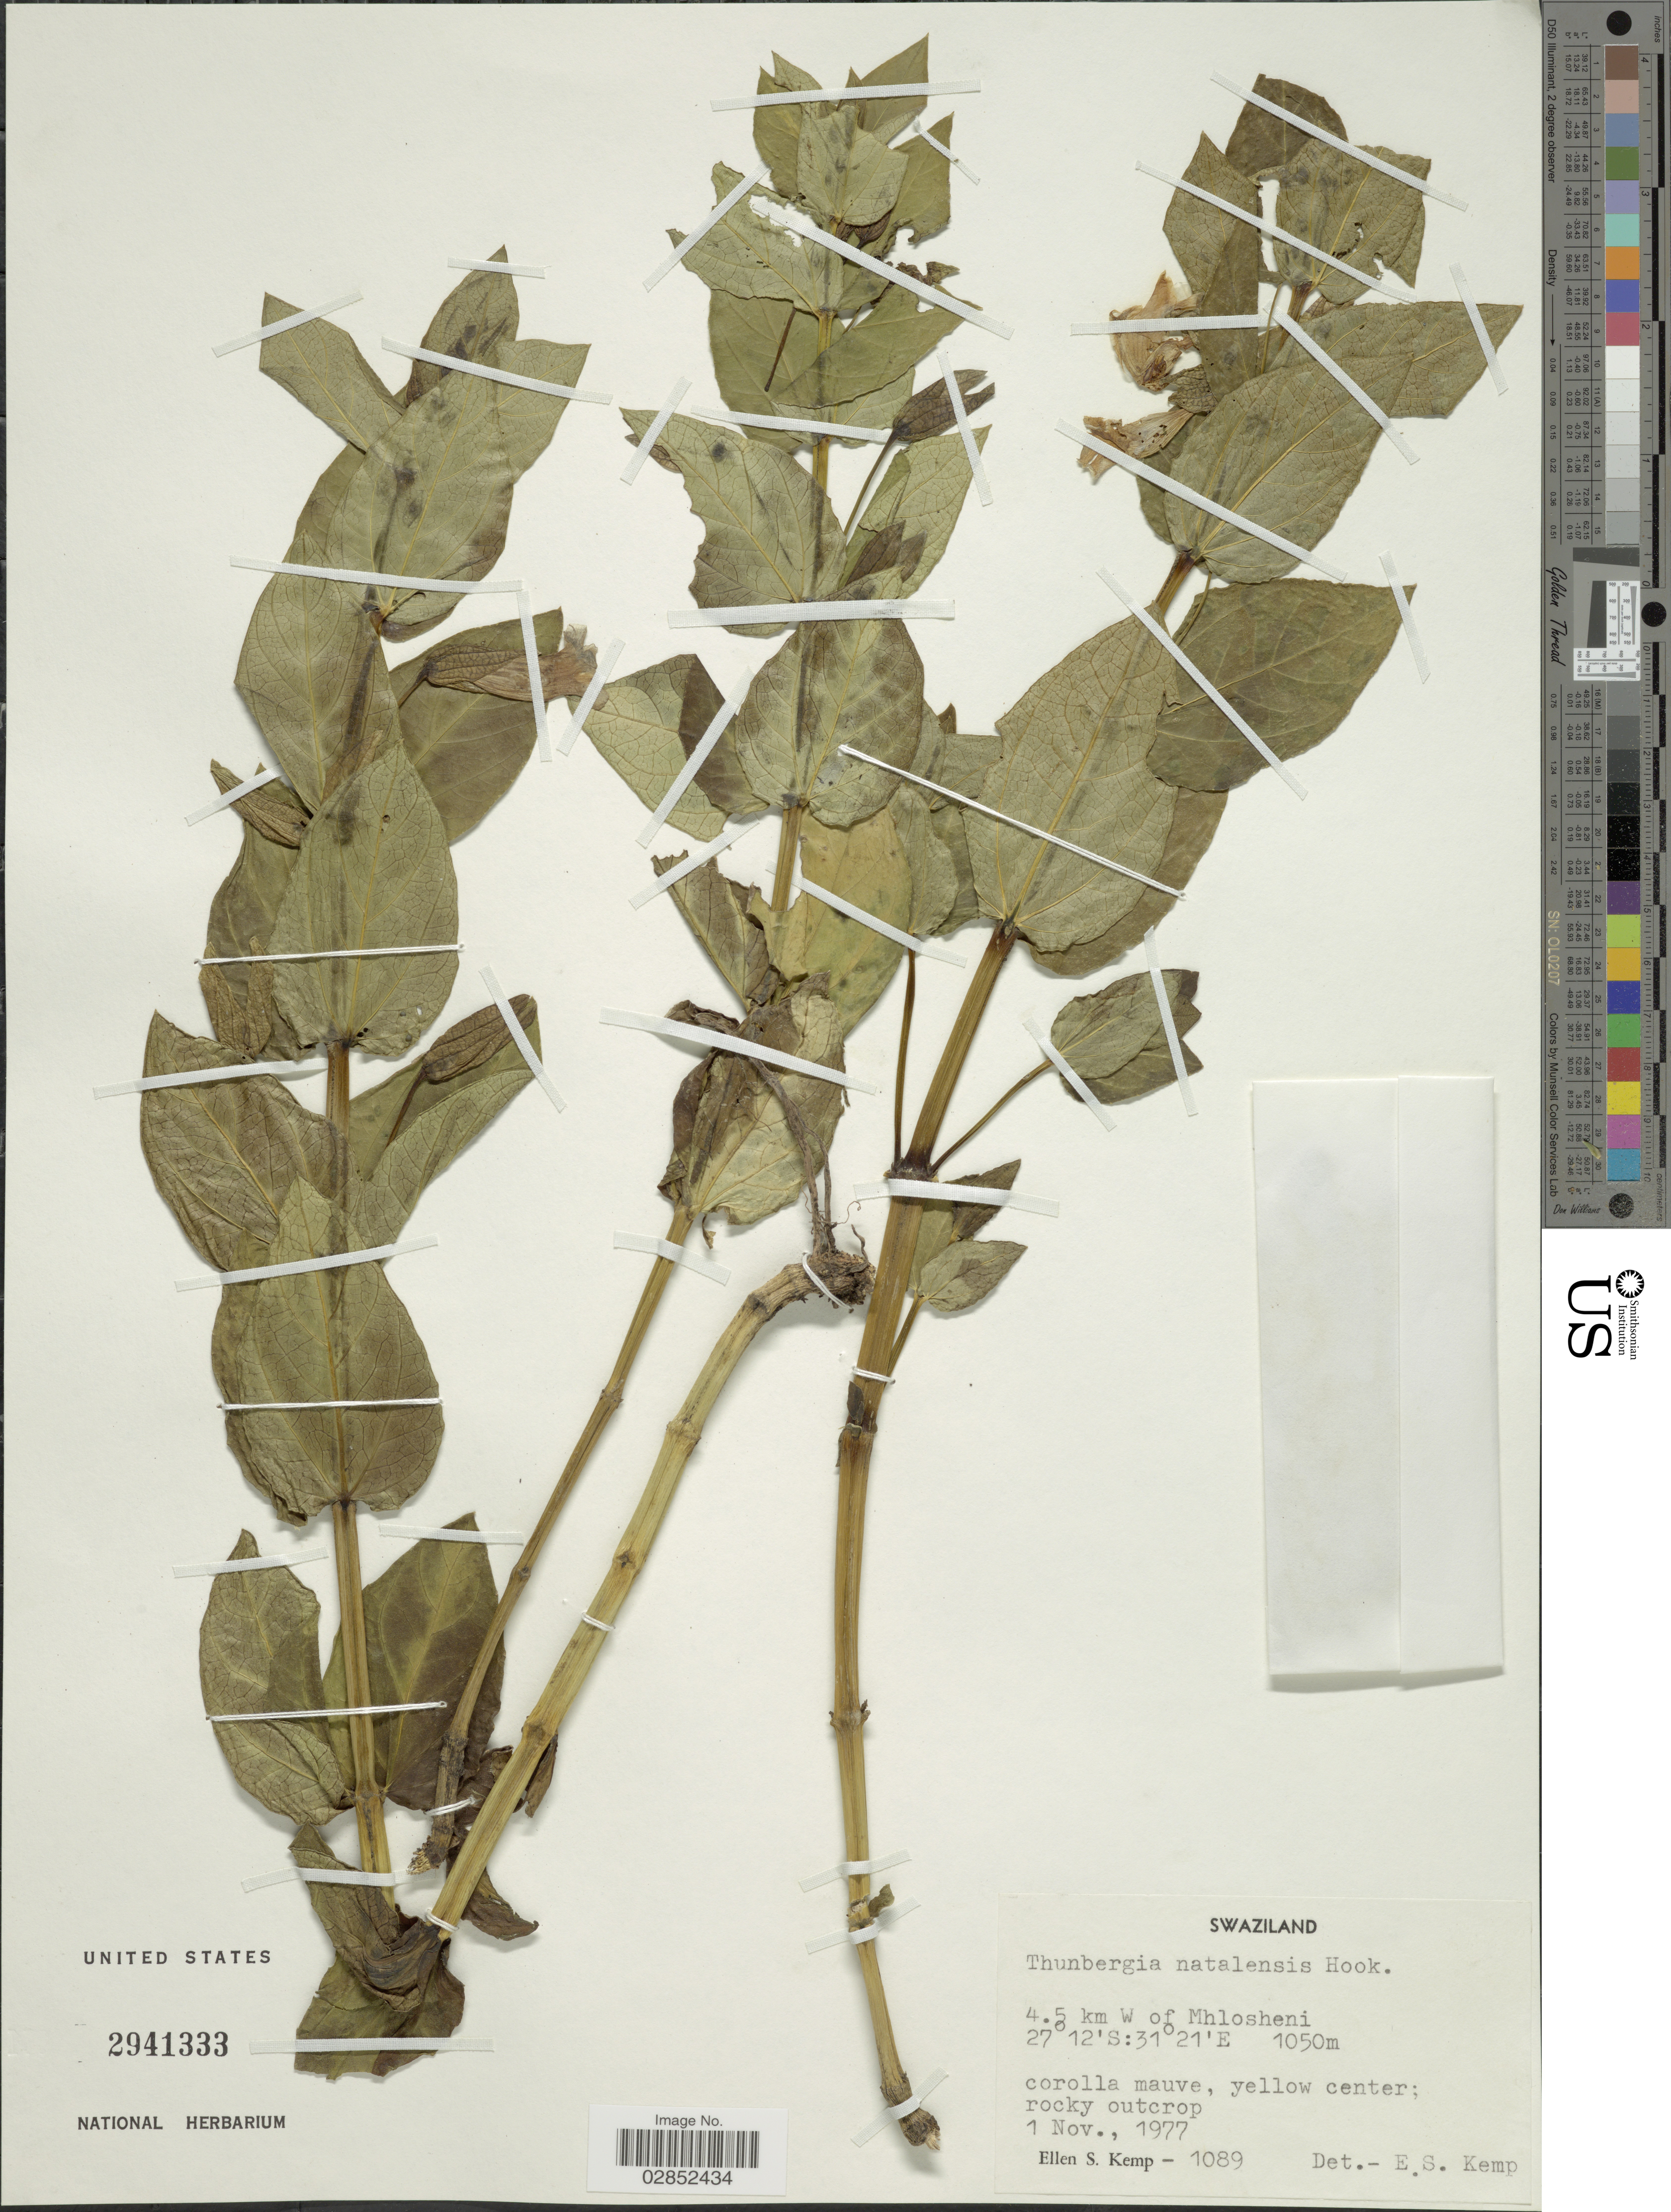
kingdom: Plantae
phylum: Tracheophyta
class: Magnoliopsida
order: Lamiales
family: Acanthaceae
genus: Thunbergia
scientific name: Thunbergia natalensis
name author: Hook.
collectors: E. S. Kemp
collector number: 1089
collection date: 1977-11-01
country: Eswatini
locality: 4.5 km W of Mhlosheni.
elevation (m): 1050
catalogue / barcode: US 2941333